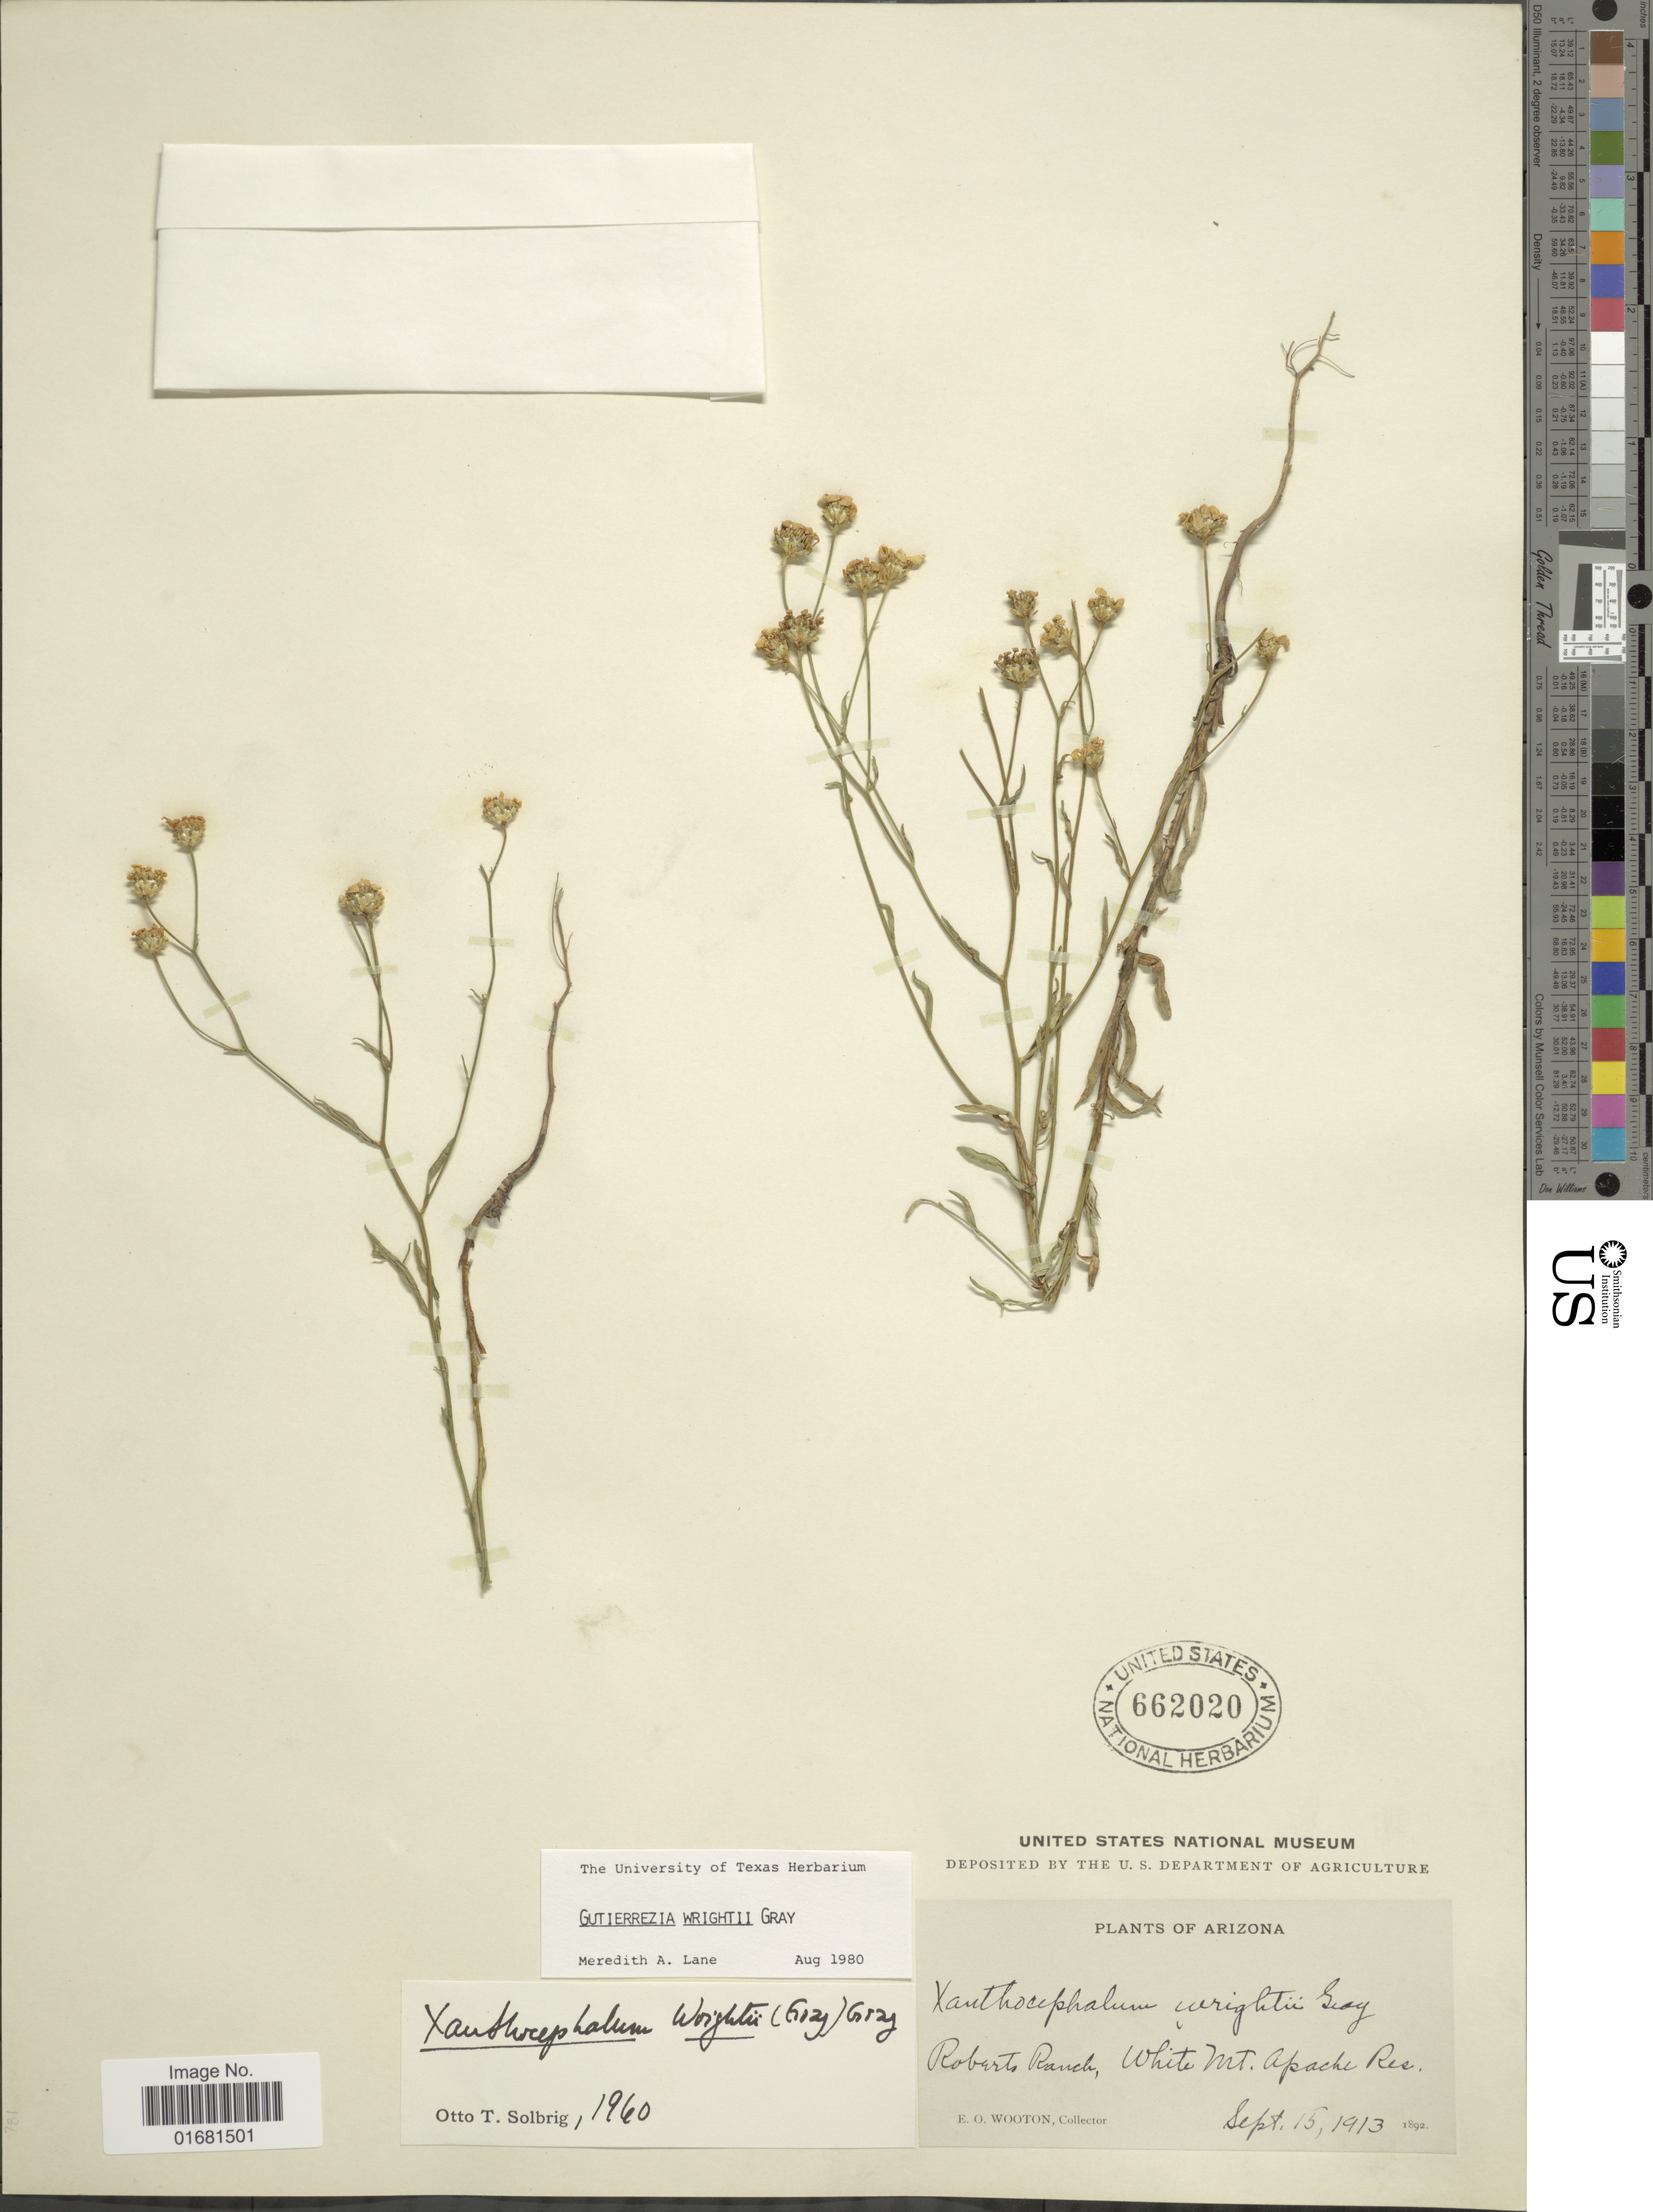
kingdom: Plantae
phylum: Tracheophyta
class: Magnoliopsida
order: Asterales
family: Asteraceae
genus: Gutierrezia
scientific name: Gutierrezia wrightii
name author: A. Gray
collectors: E. O. Wooton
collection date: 1913-09-15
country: United States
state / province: Arizona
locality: Roberts Ranch, White Mt. Apache Res.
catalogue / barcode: US 662020